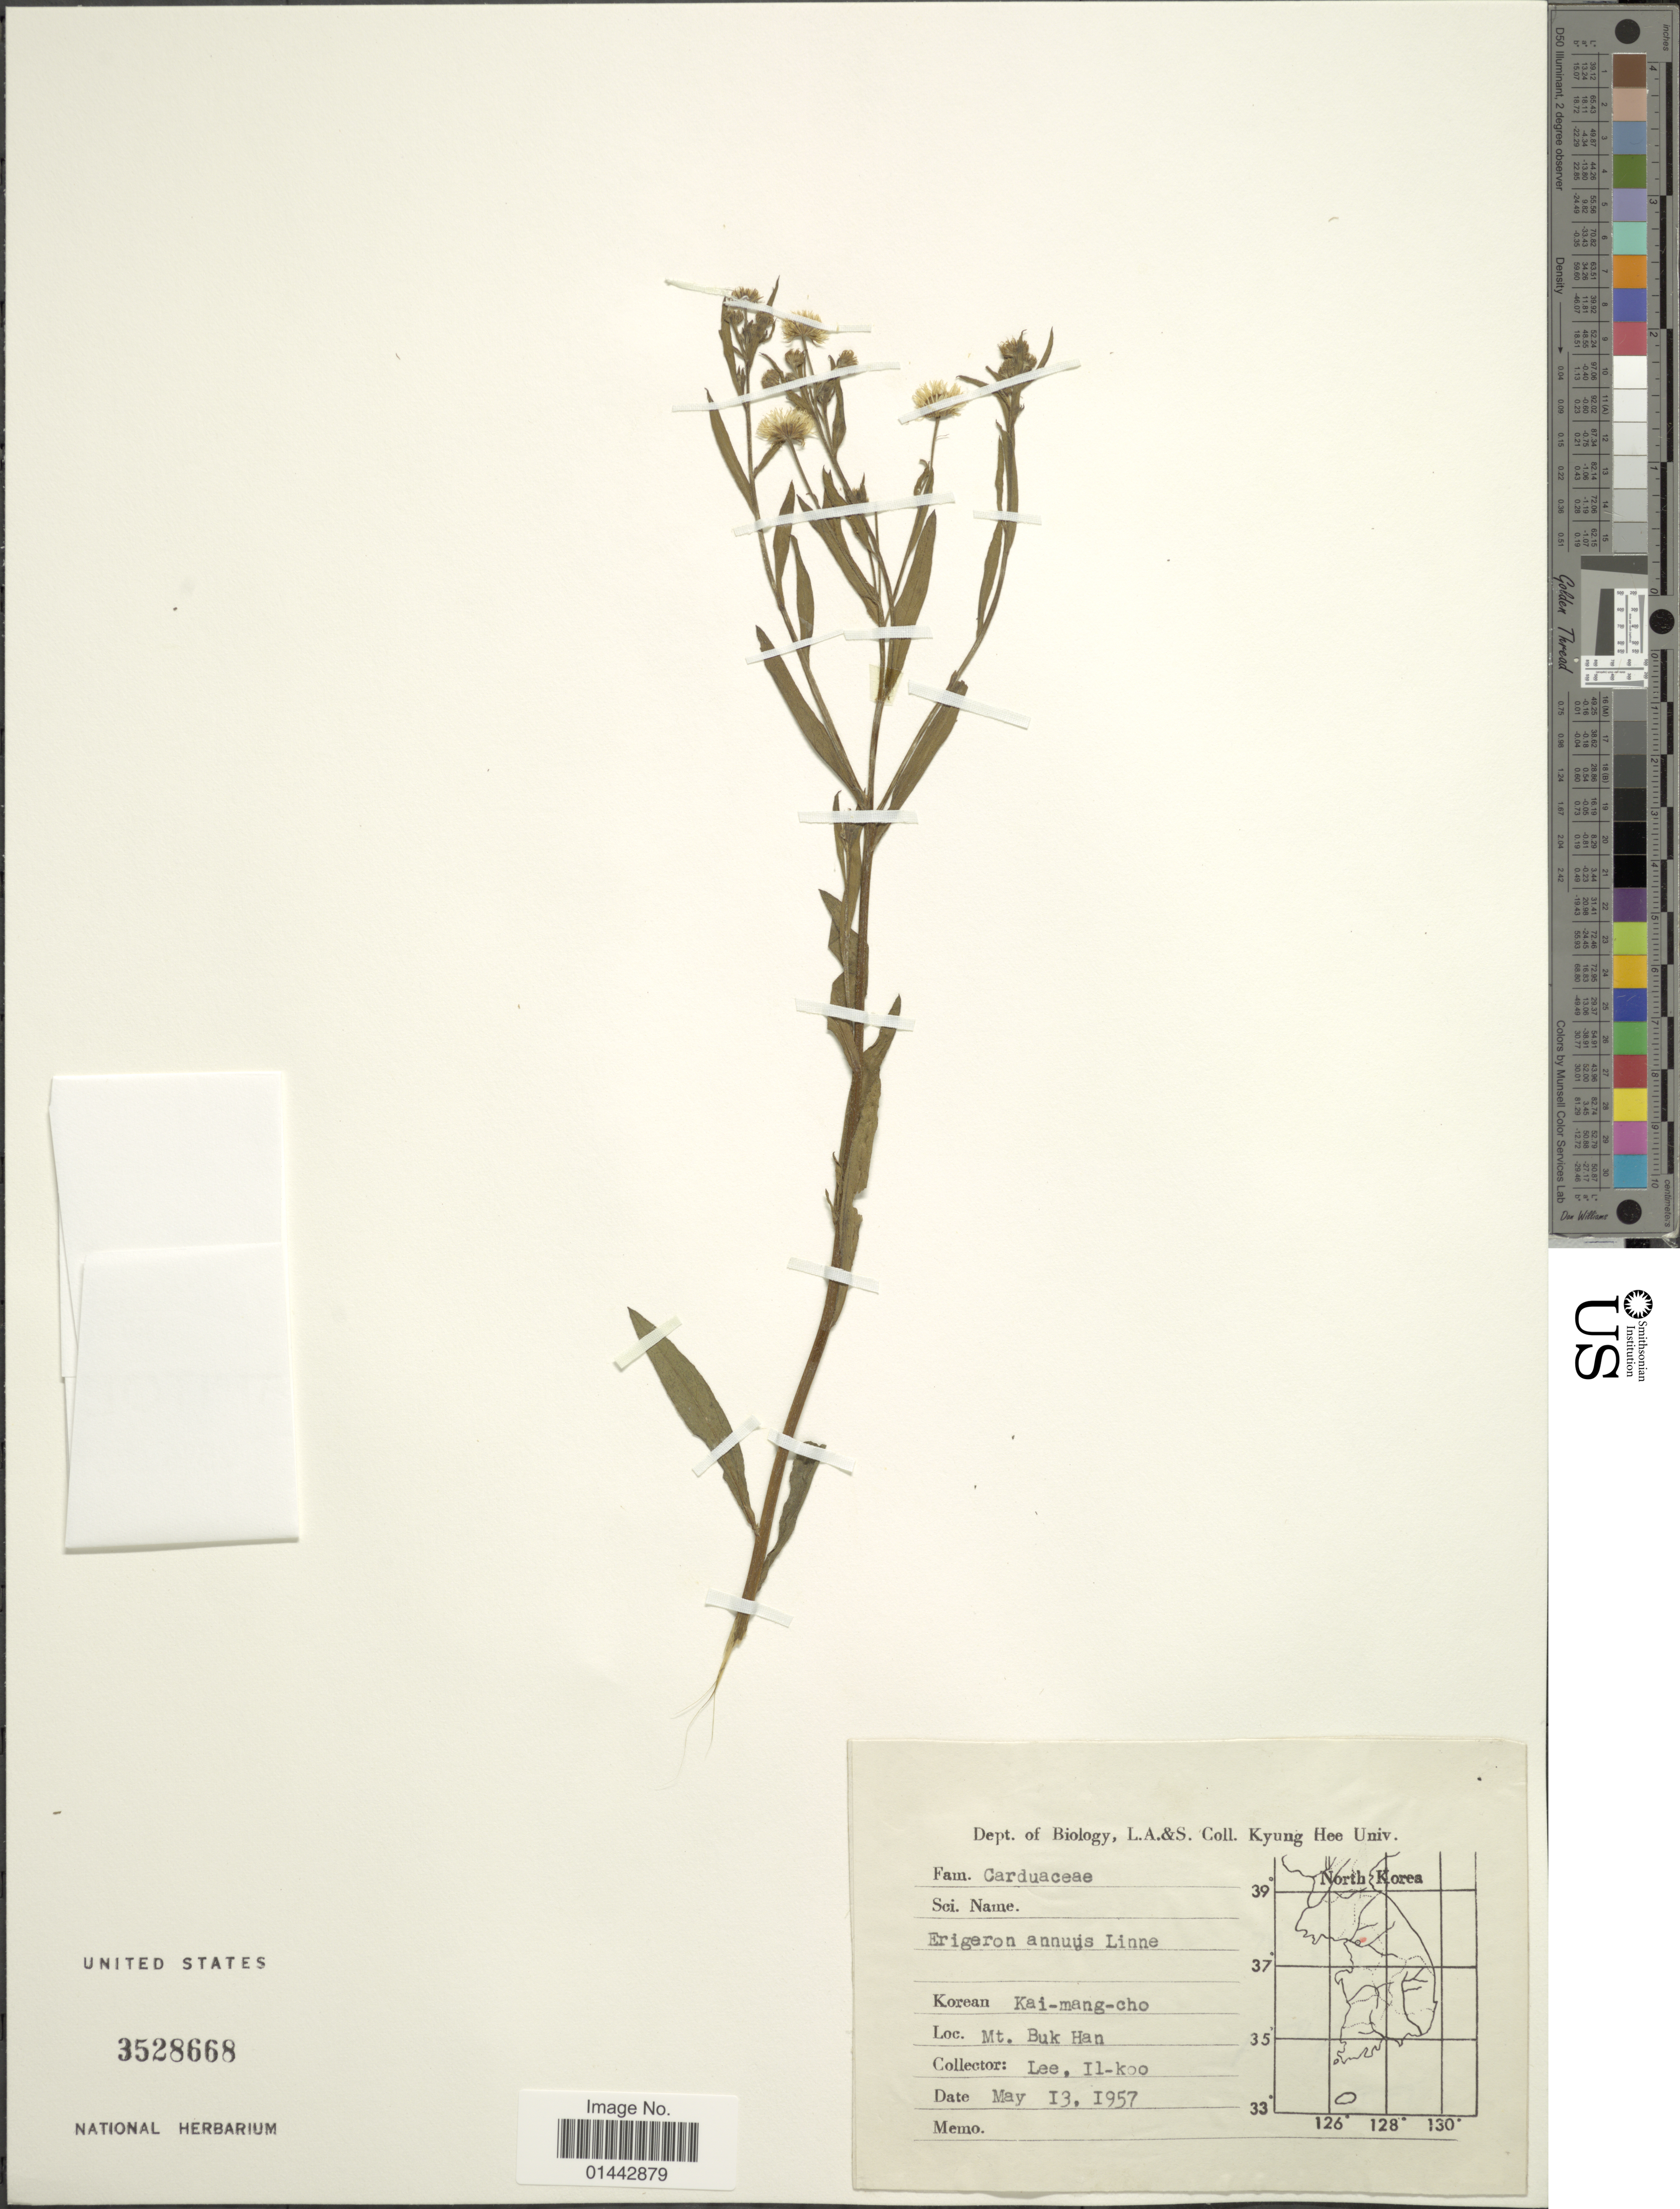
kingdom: Plantae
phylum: Tracheophyta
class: Magnoliopsida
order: Asterales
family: Asteraceae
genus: Erigeron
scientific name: Erigeron annuus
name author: (L.) Pers.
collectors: I. Lee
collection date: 1957-05-13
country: South Korea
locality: Mt. Buk Han.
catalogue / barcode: US 3528668